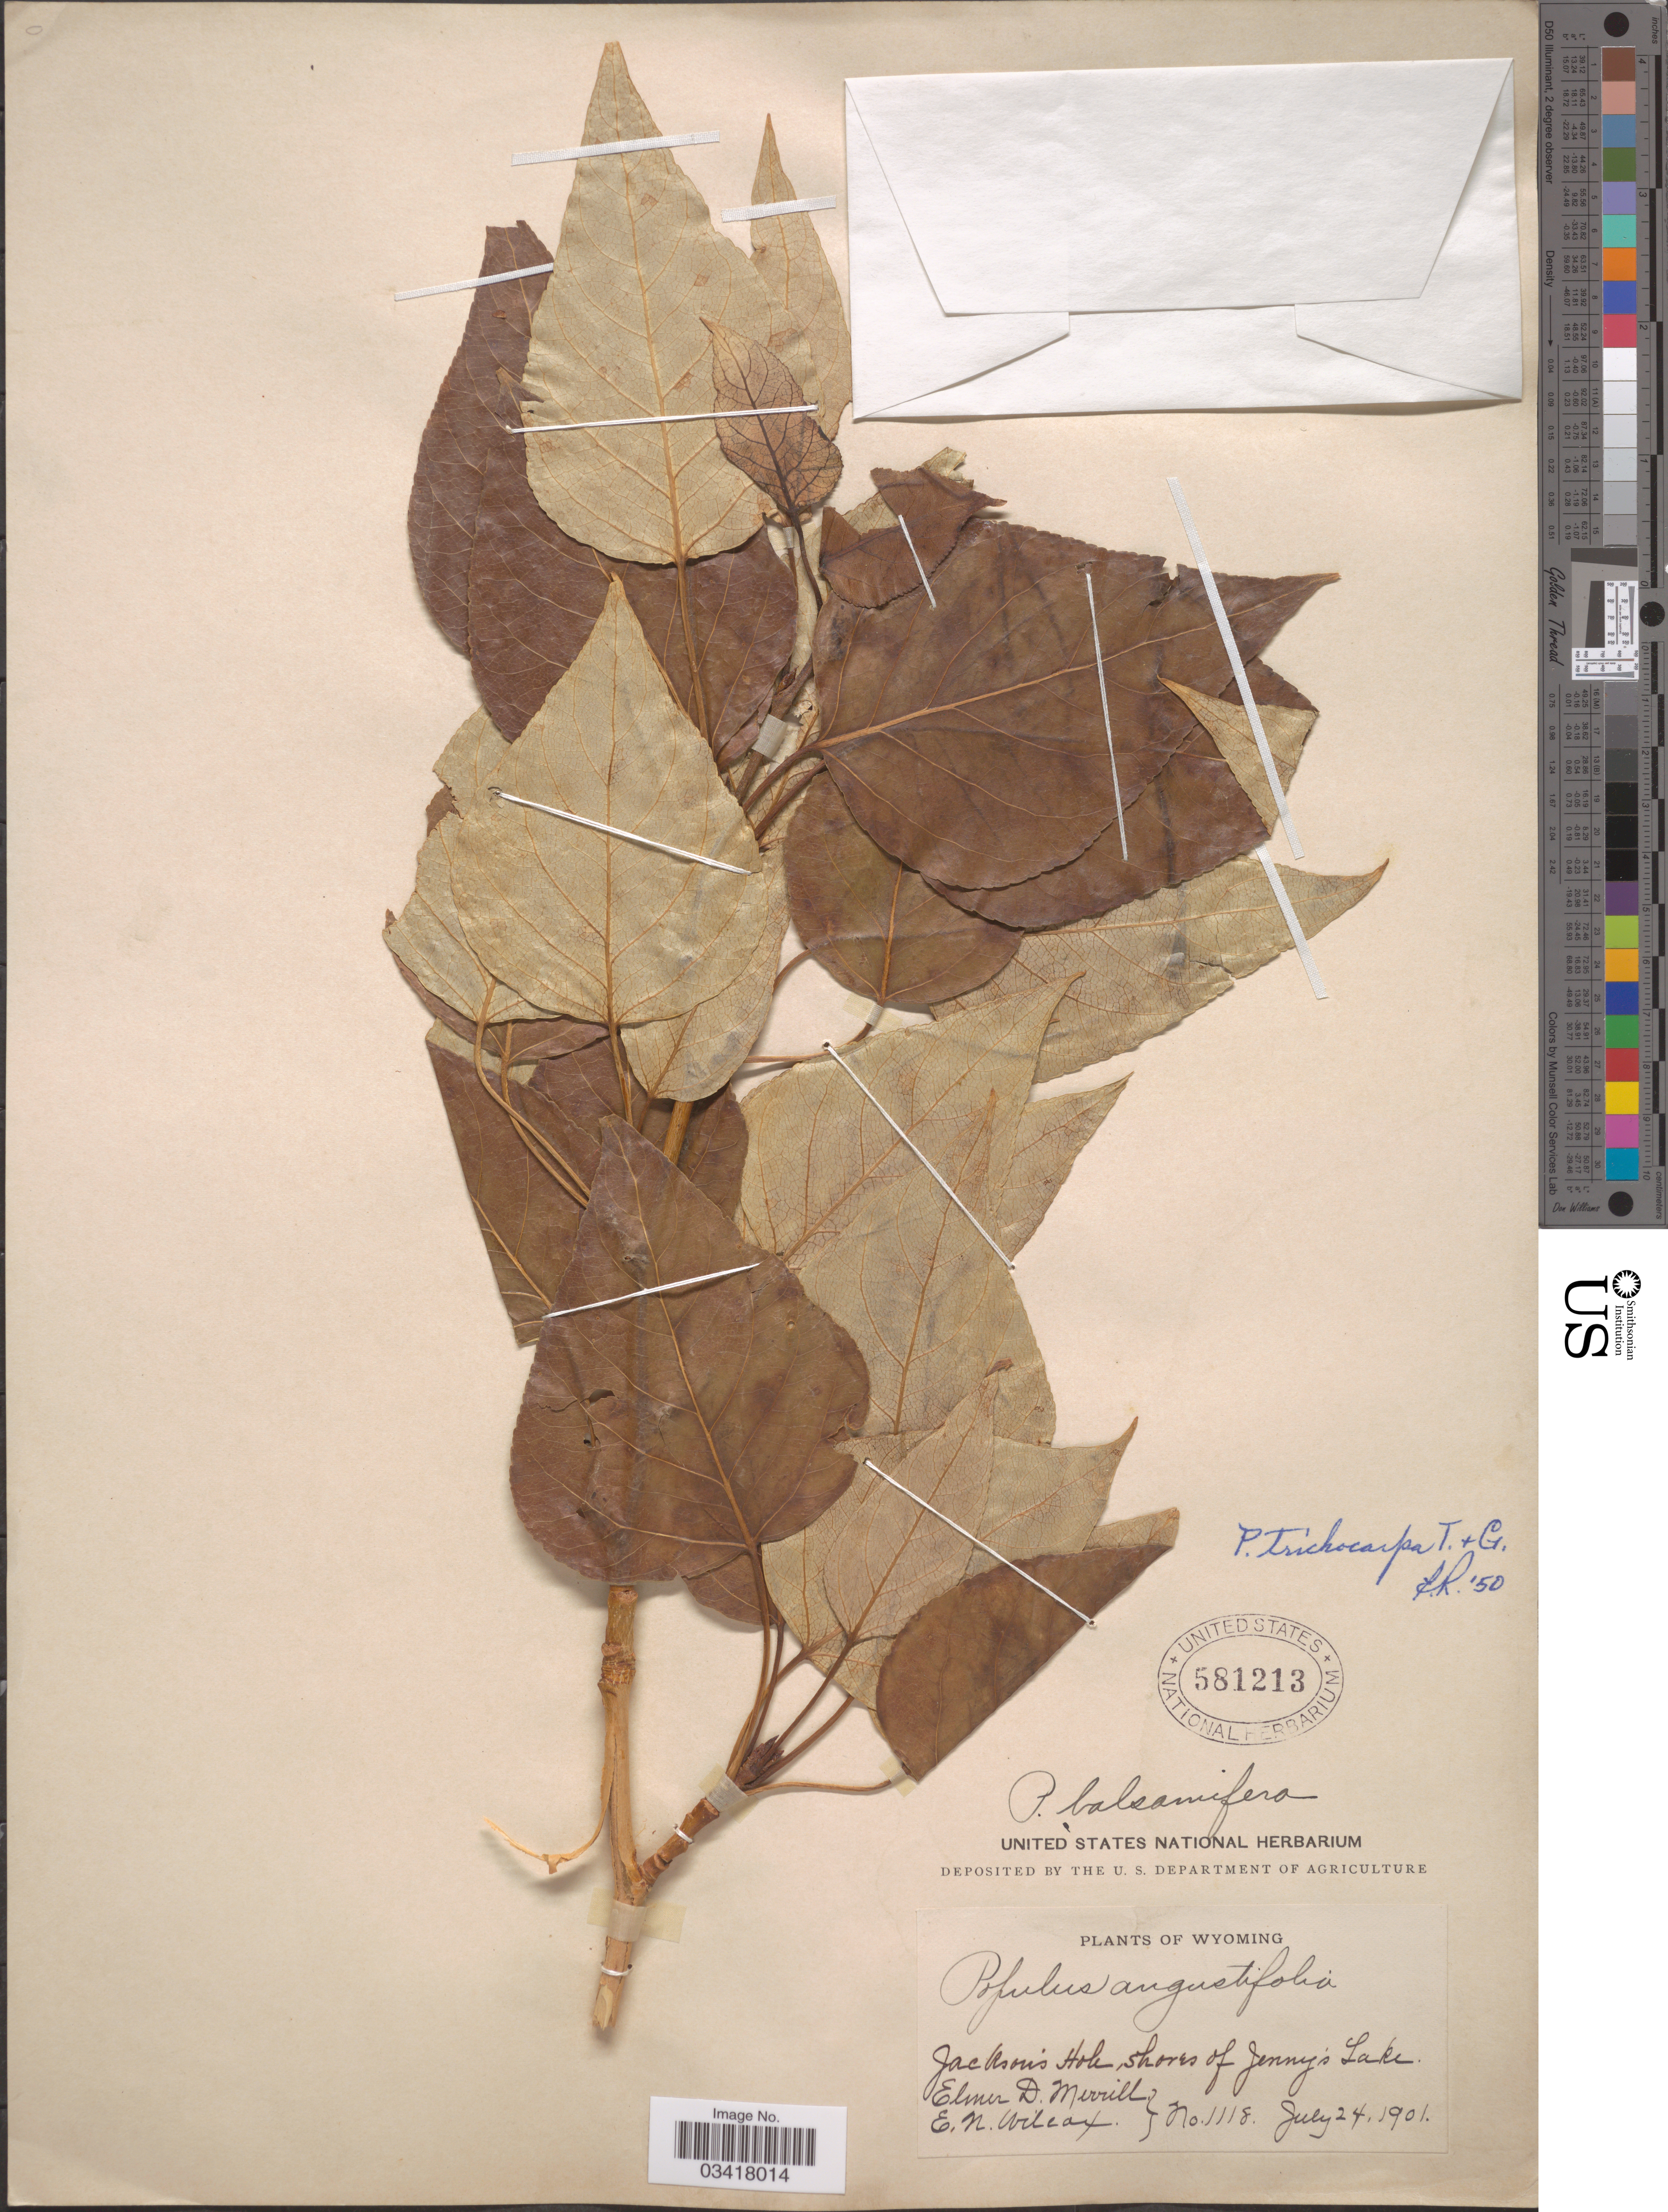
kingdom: Plantae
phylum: Tracheophyta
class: Magnoliopsida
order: Malpighiales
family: Salicaceae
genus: Populus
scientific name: Populus trichocarpa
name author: Torr. & A. Gray ex W. Hook.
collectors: E. D. Merrill & E. Wilcox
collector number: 1118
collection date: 1901-07-24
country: United States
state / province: Wyoming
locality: Jackson's Hole, shores of Jenny's Lake.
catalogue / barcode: US 581213